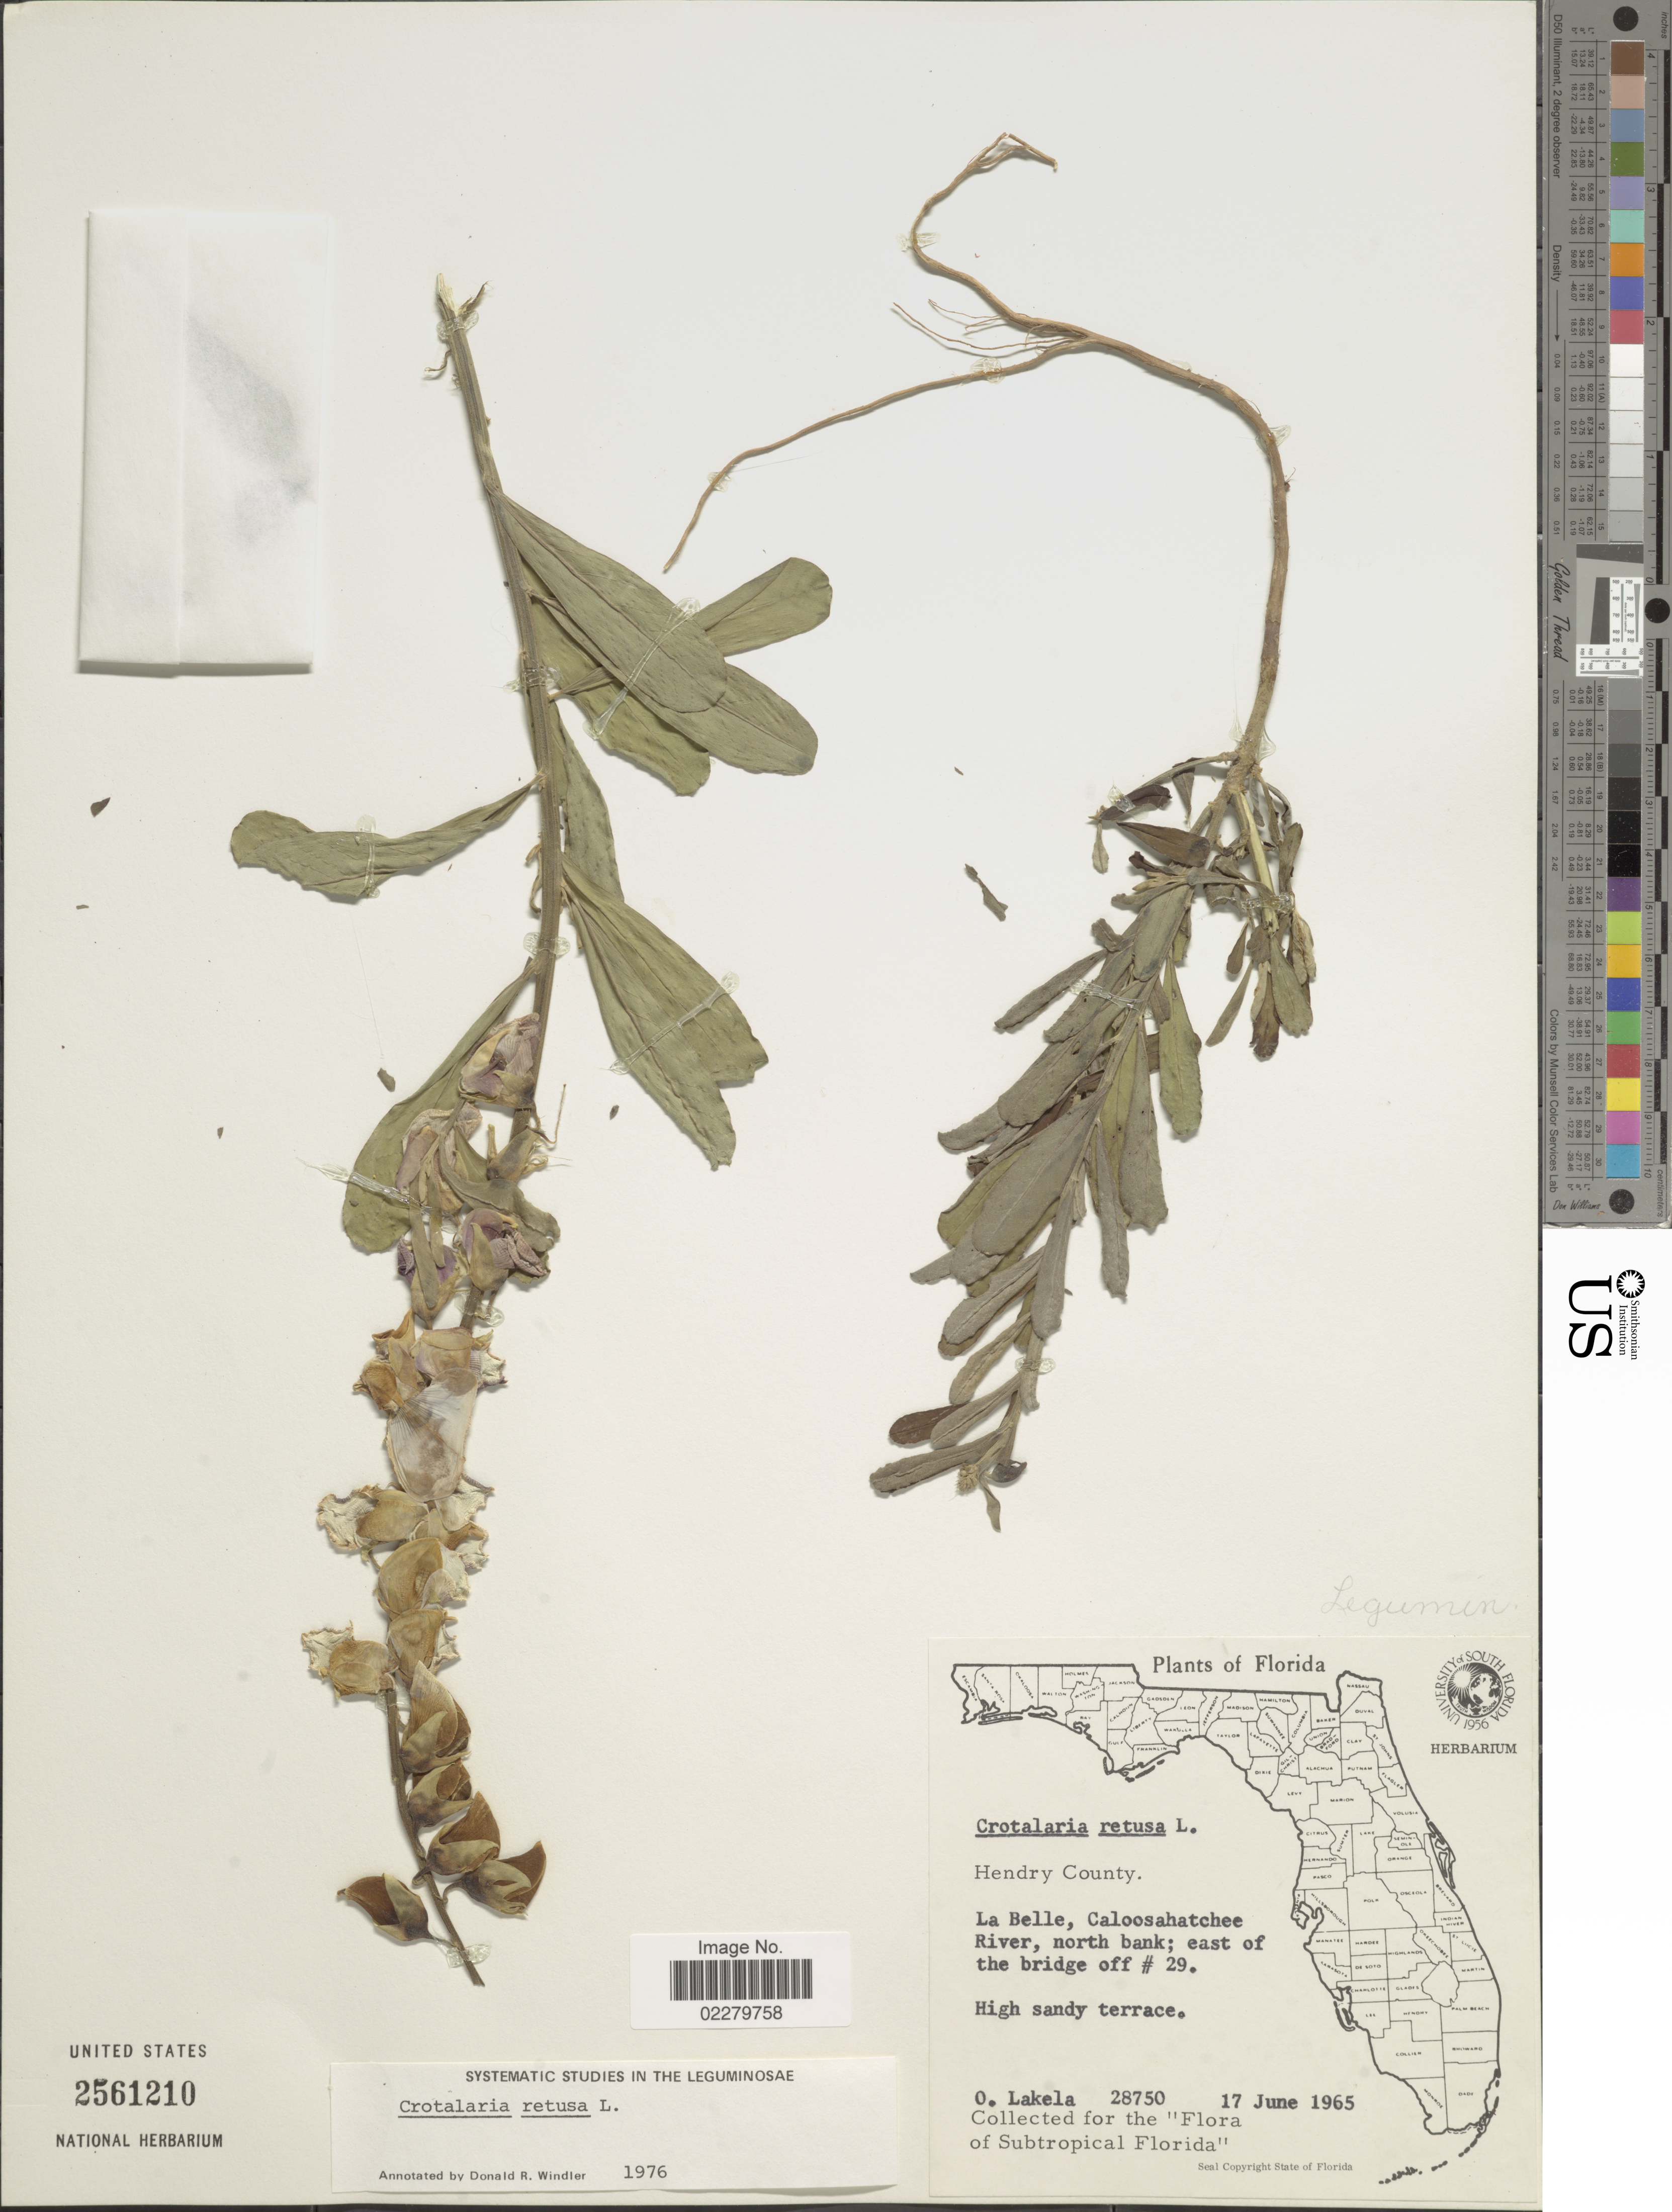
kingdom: Plantae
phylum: Tracheophyta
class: Magnoliopsida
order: Fabales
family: Fabaceae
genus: Crotalaria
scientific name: Crotalaria retusa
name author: L.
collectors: O. Lakela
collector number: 28750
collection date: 1965-06-17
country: United States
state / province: Florida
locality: Hendry County. La Belle, Caloosahatchee River, north bank; east of the bridge off # 29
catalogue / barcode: US 2561210